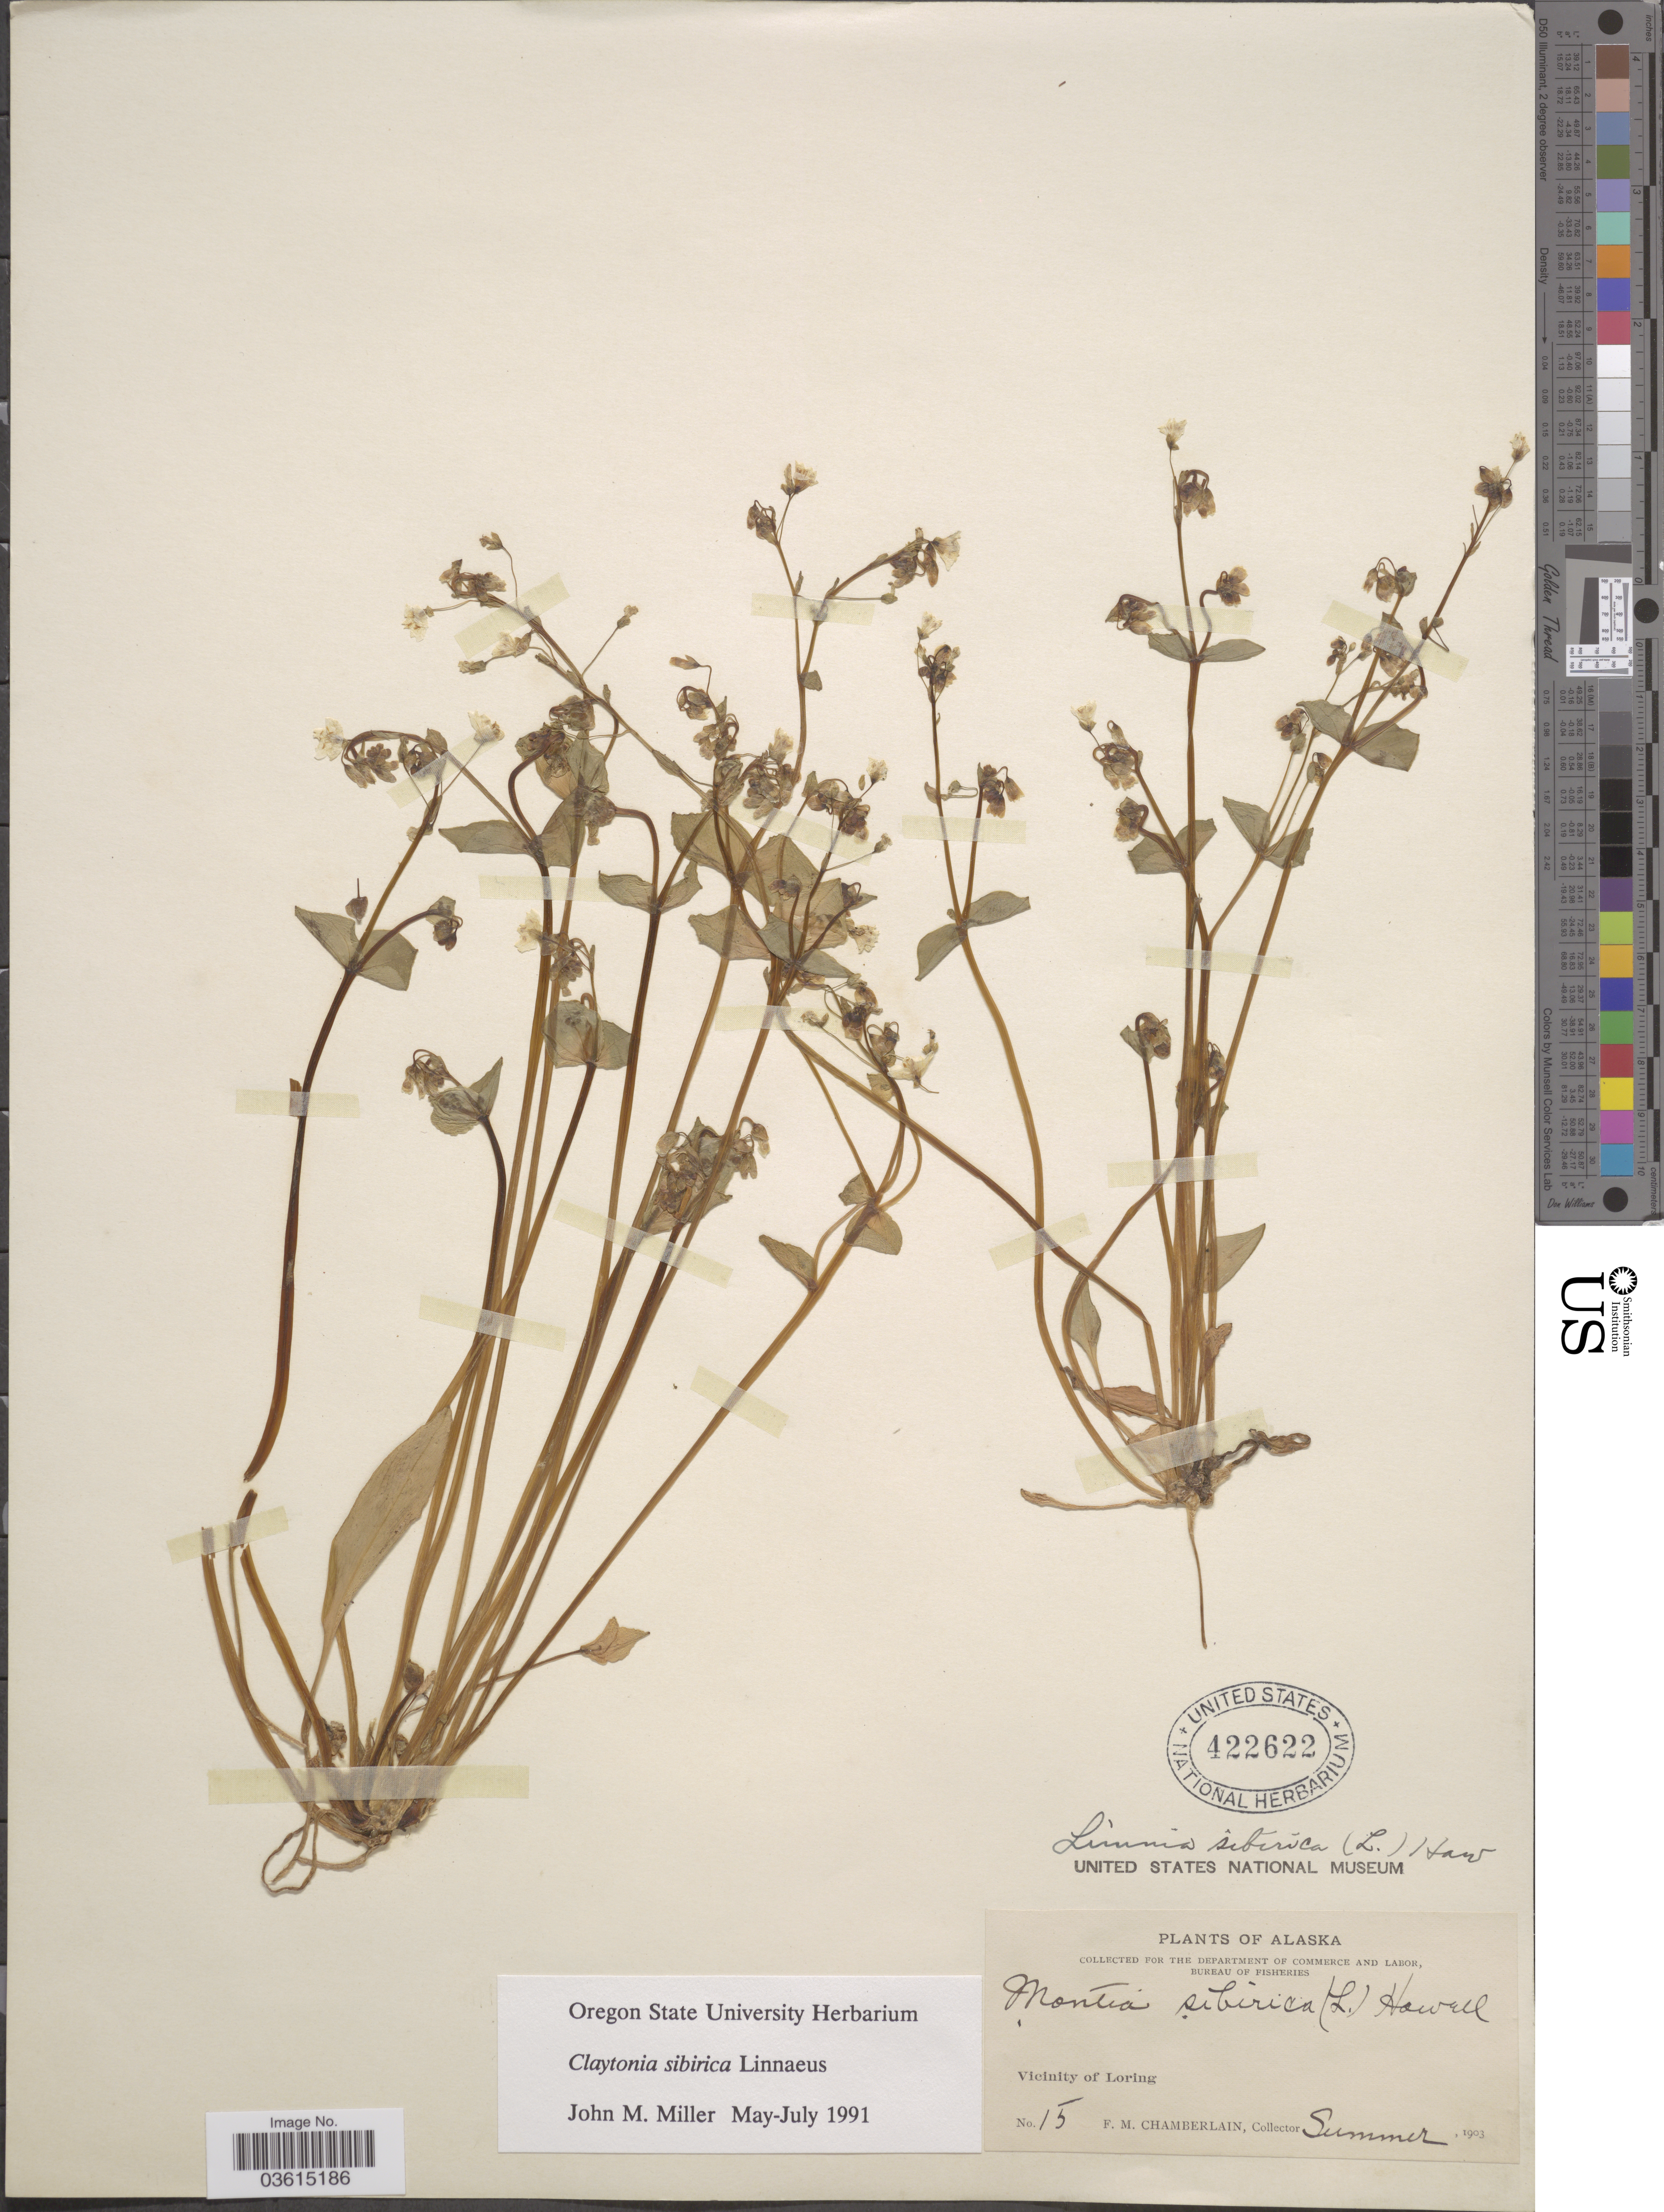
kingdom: Plantae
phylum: Tracheophyta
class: Magnoliopsida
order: Caryophyllales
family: Montiaceae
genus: Claytonia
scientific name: Claytonia sibirica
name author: L.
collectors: F. Chamberlain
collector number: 15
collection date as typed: Summer, 1903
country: United States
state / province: Alaska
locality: Vicinity of Loring.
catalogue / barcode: US 422622